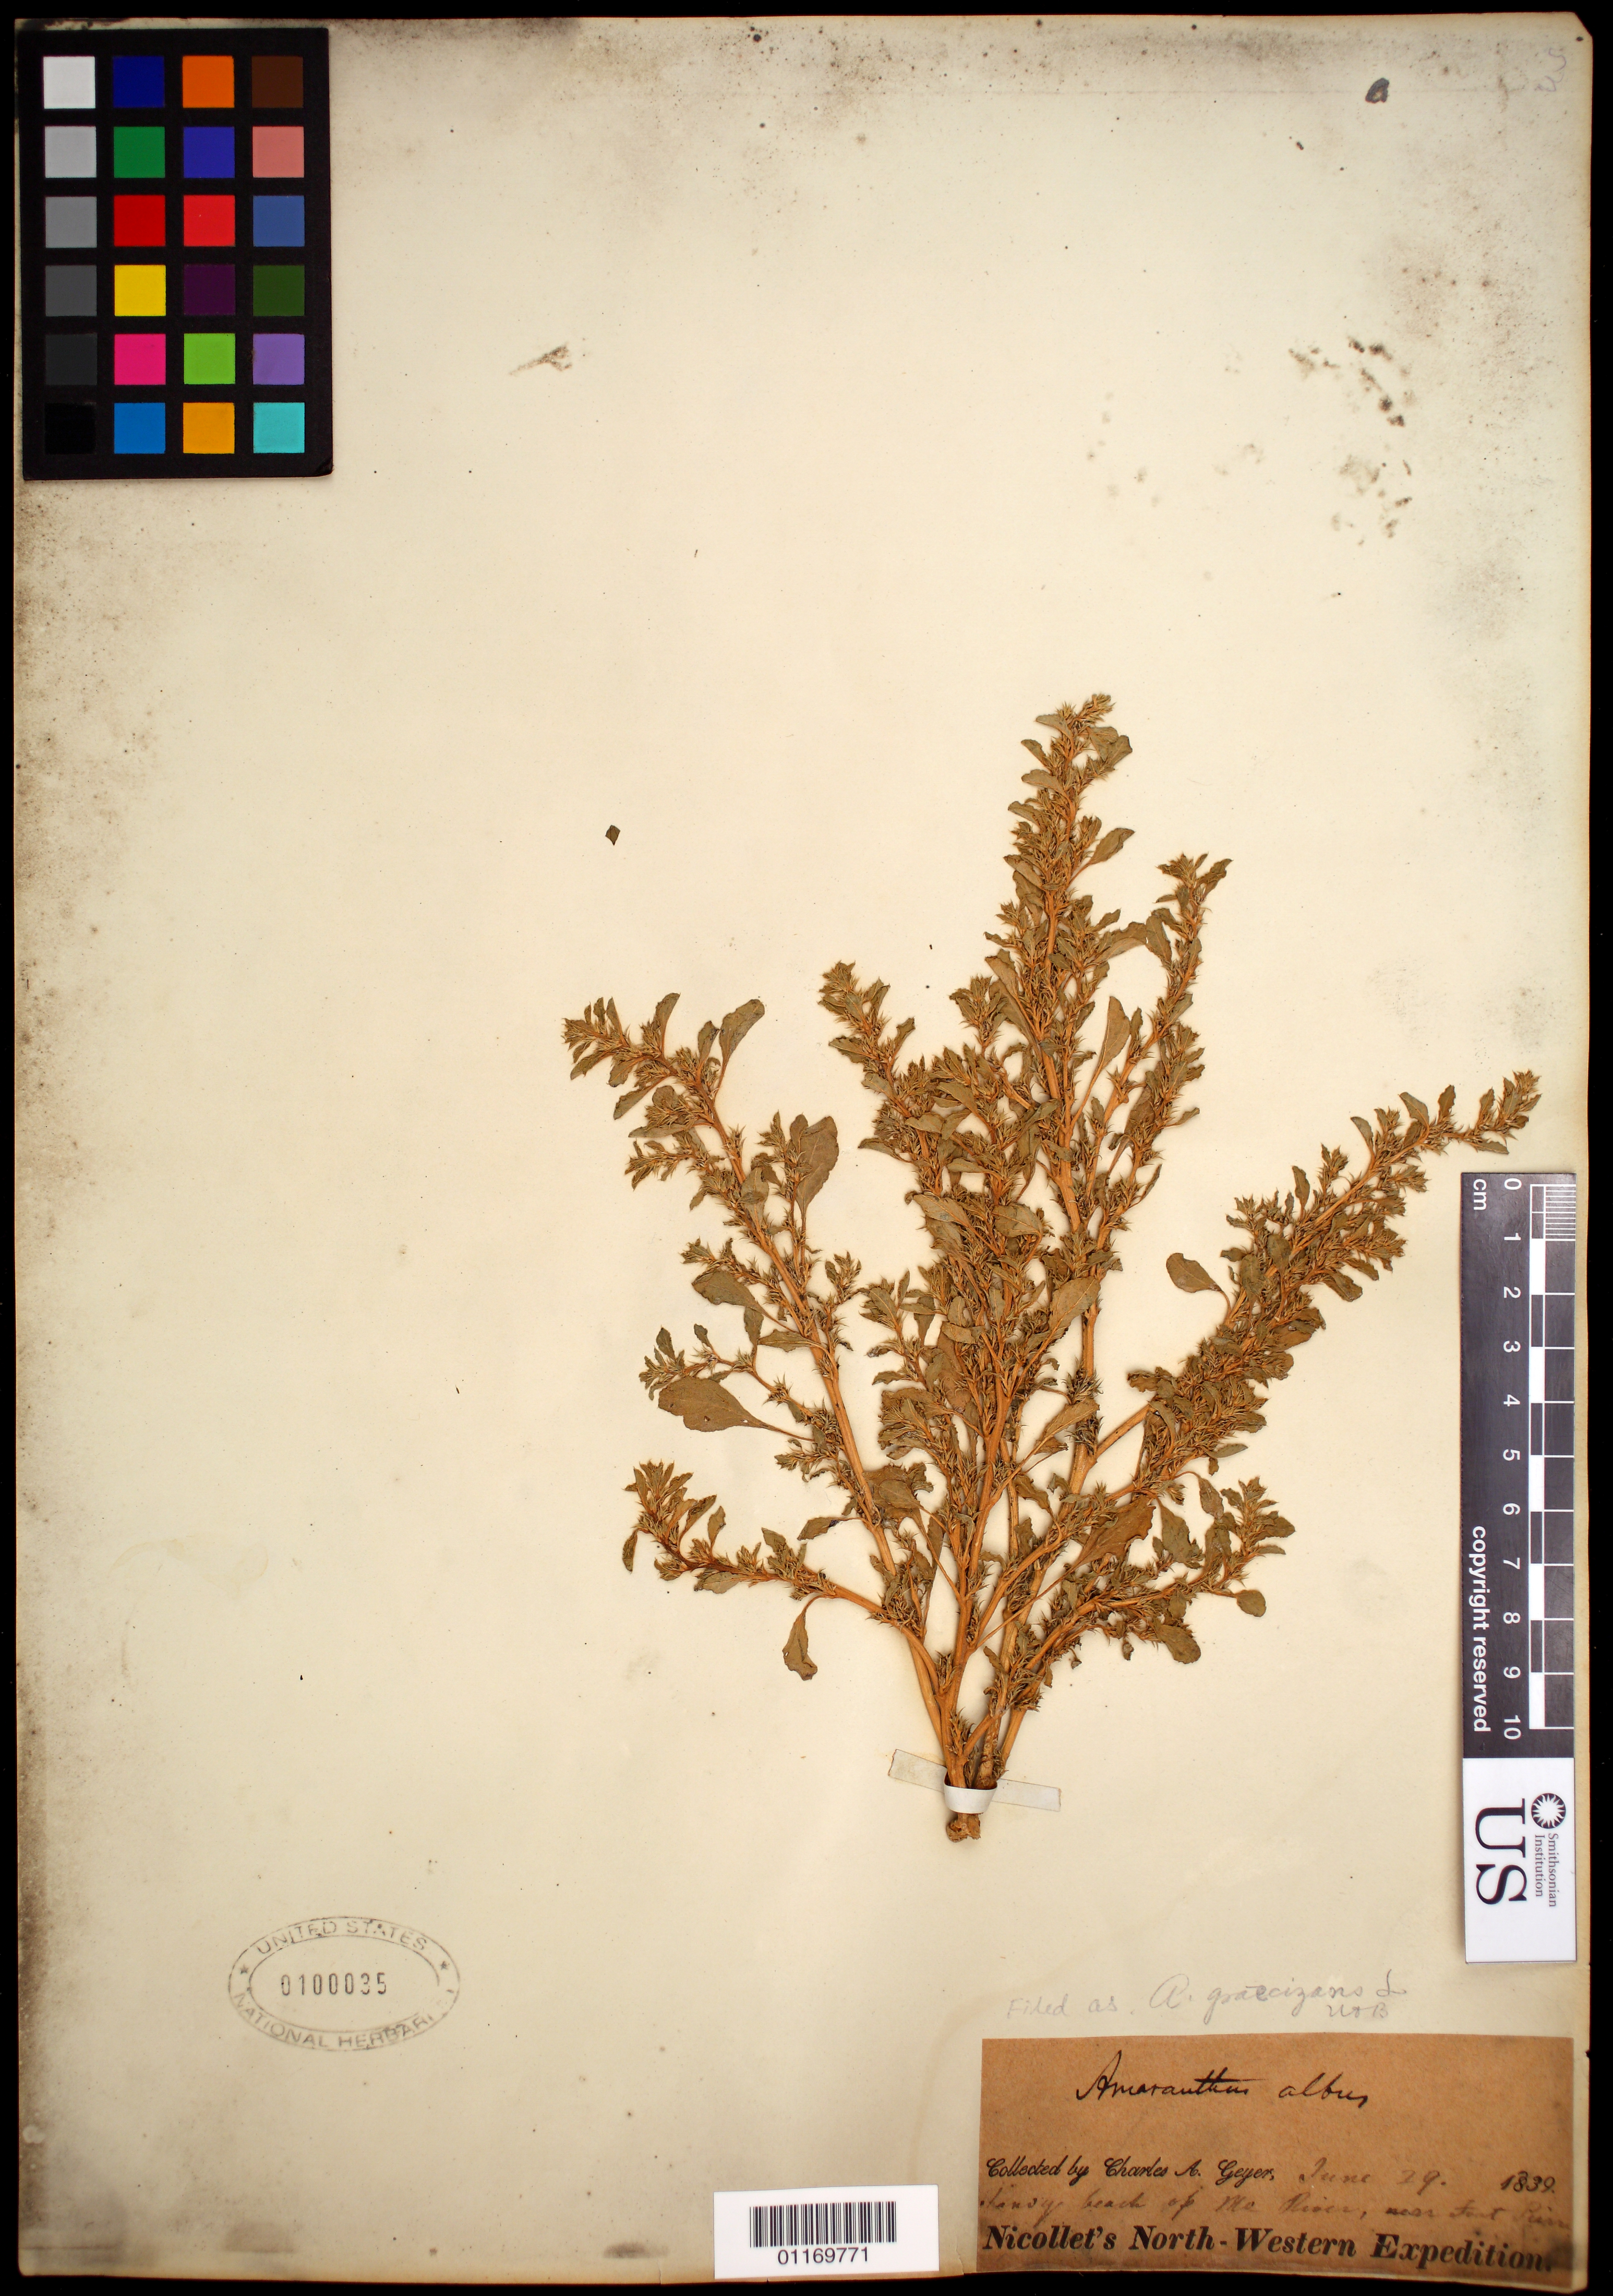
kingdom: Plantae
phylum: Tracheophyta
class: Magnoliopsida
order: Caryophyllales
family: Amaranthaceae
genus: Amaranthus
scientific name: Amaranthus graecizans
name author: L.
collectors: C. A. Geyer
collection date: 1839-06-29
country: United States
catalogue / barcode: US 100035